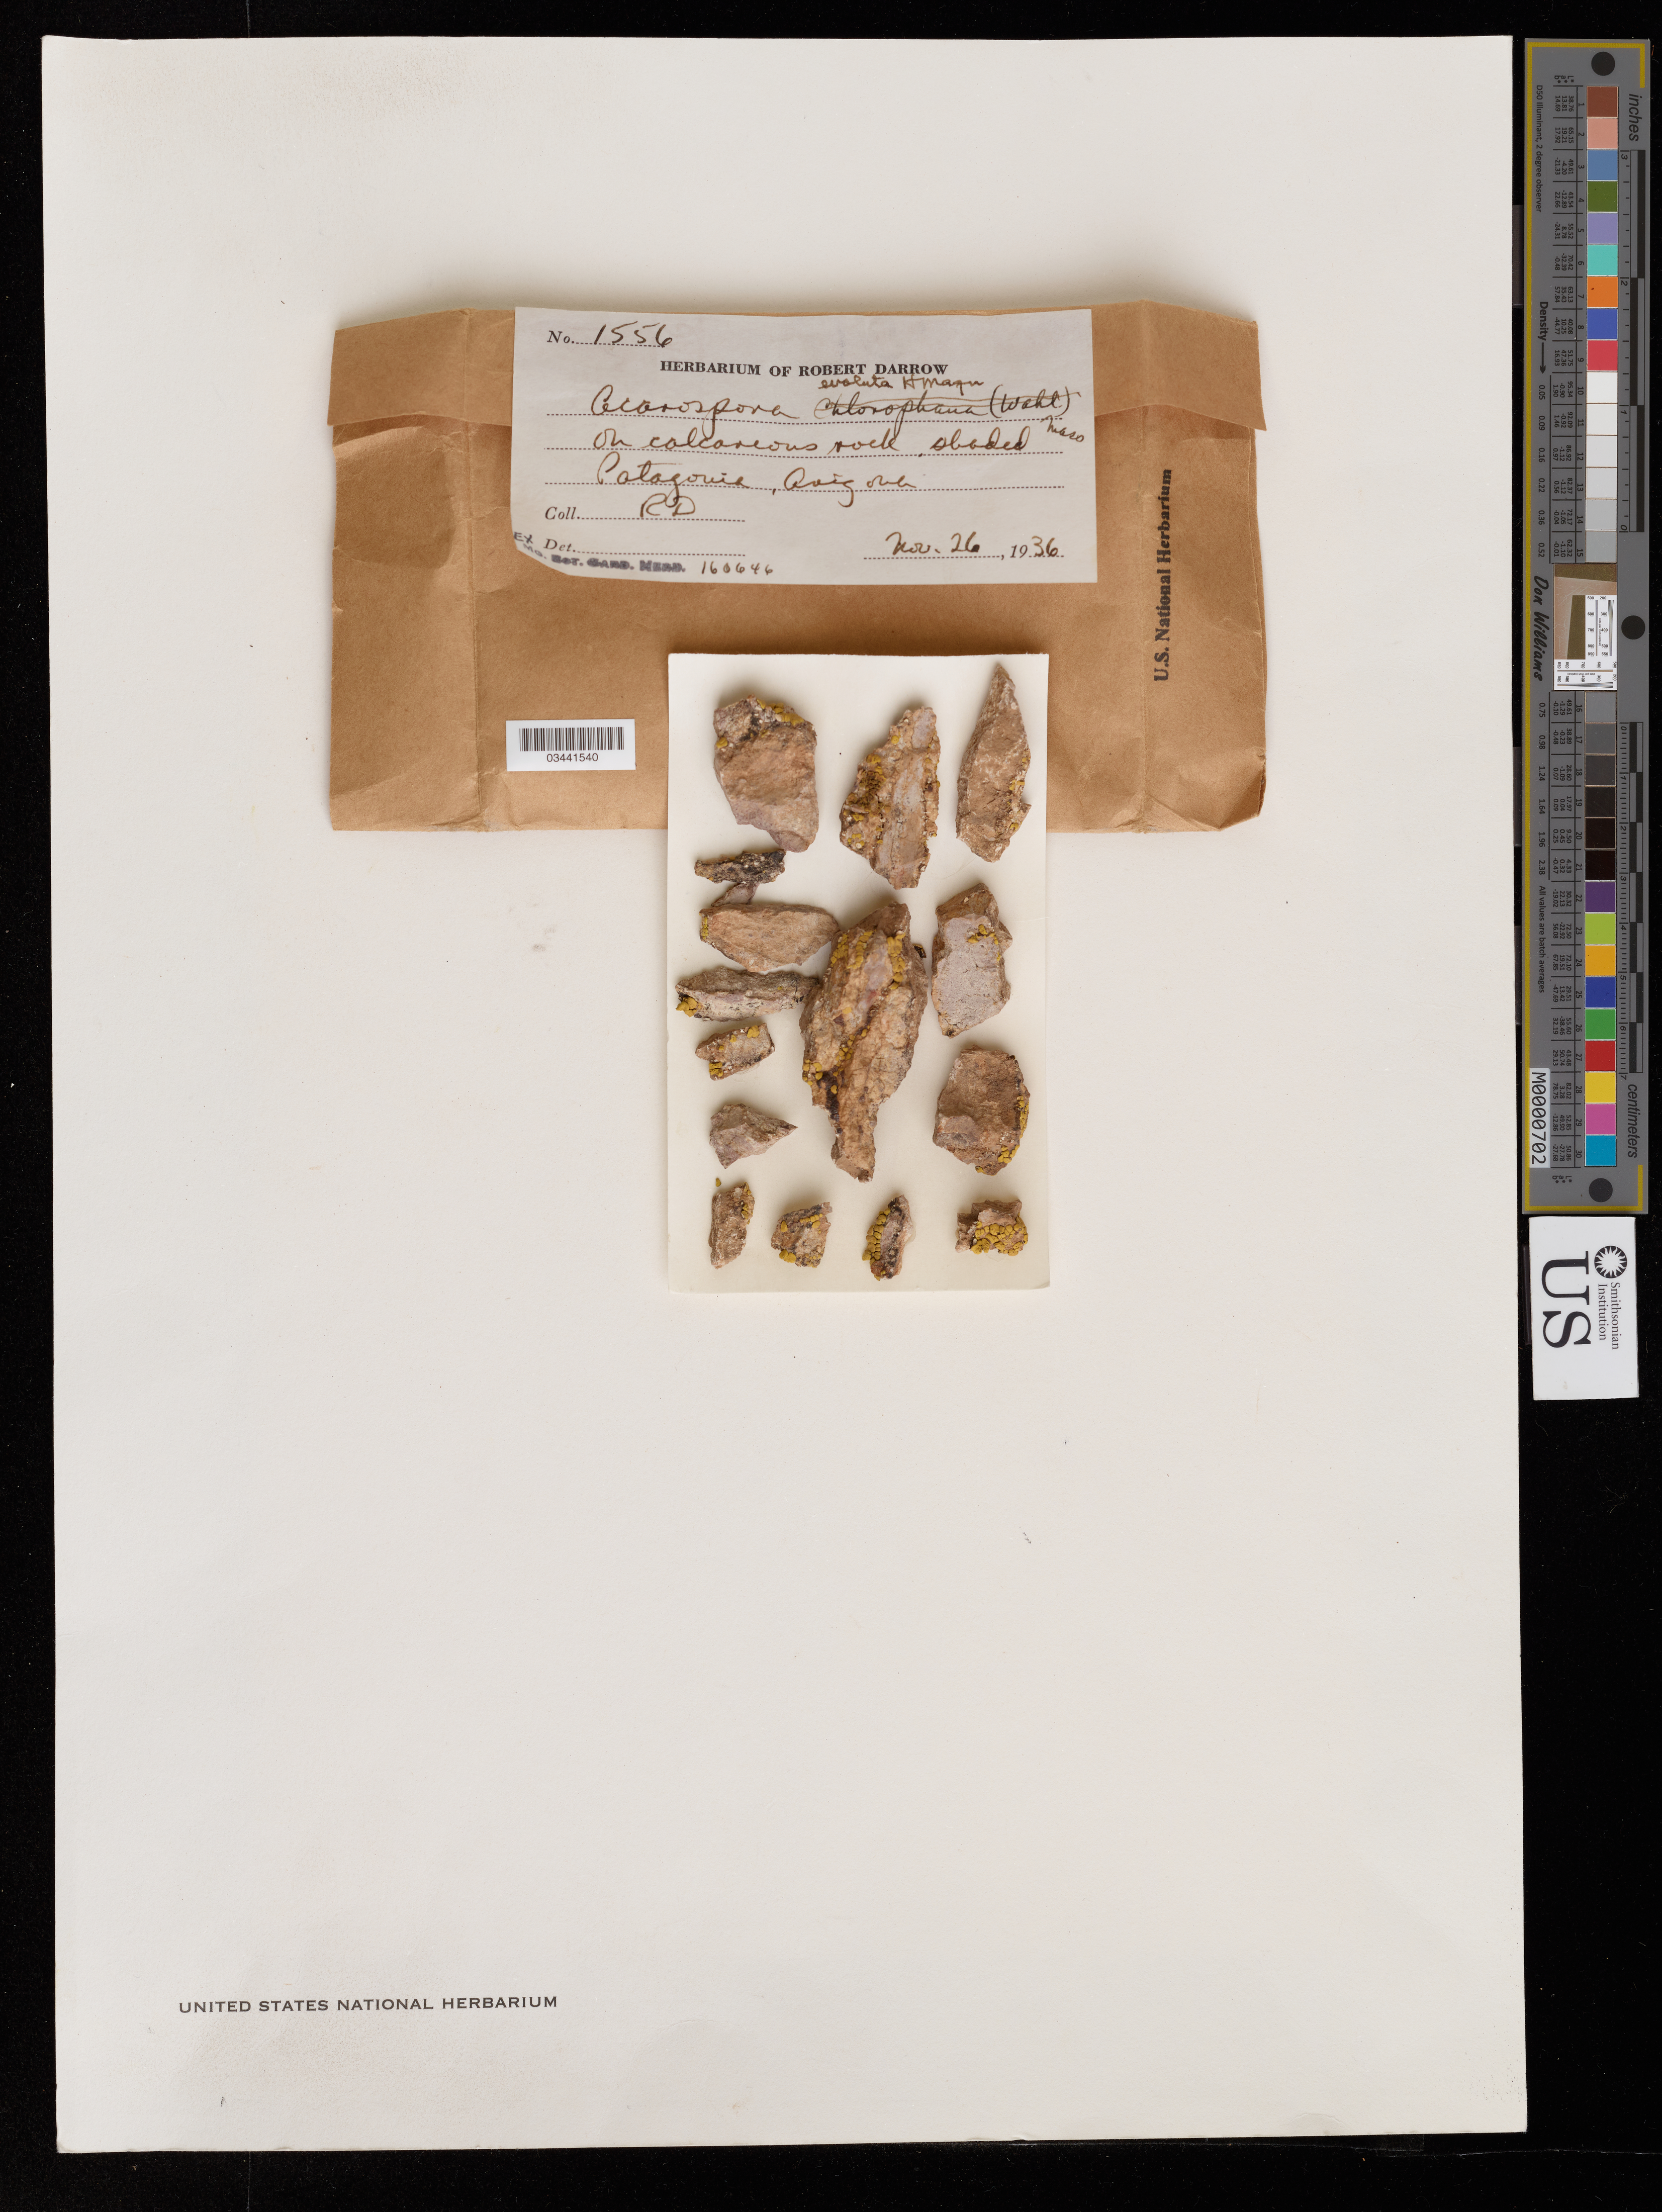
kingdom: Fungi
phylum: Ascomycota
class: Lecanoromycetes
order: Acarosporales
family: Acarosporaceae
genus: Acarospora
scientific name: Acarospora evoluta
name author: H. Magn.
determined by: Lichen Identifications Updating Project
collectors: R. A. Darrow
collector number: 1556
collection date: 1936-11-26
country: United States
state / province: Arizona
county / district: Santa Cruz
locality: Patagonia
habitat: On calcareous rock, shaded.